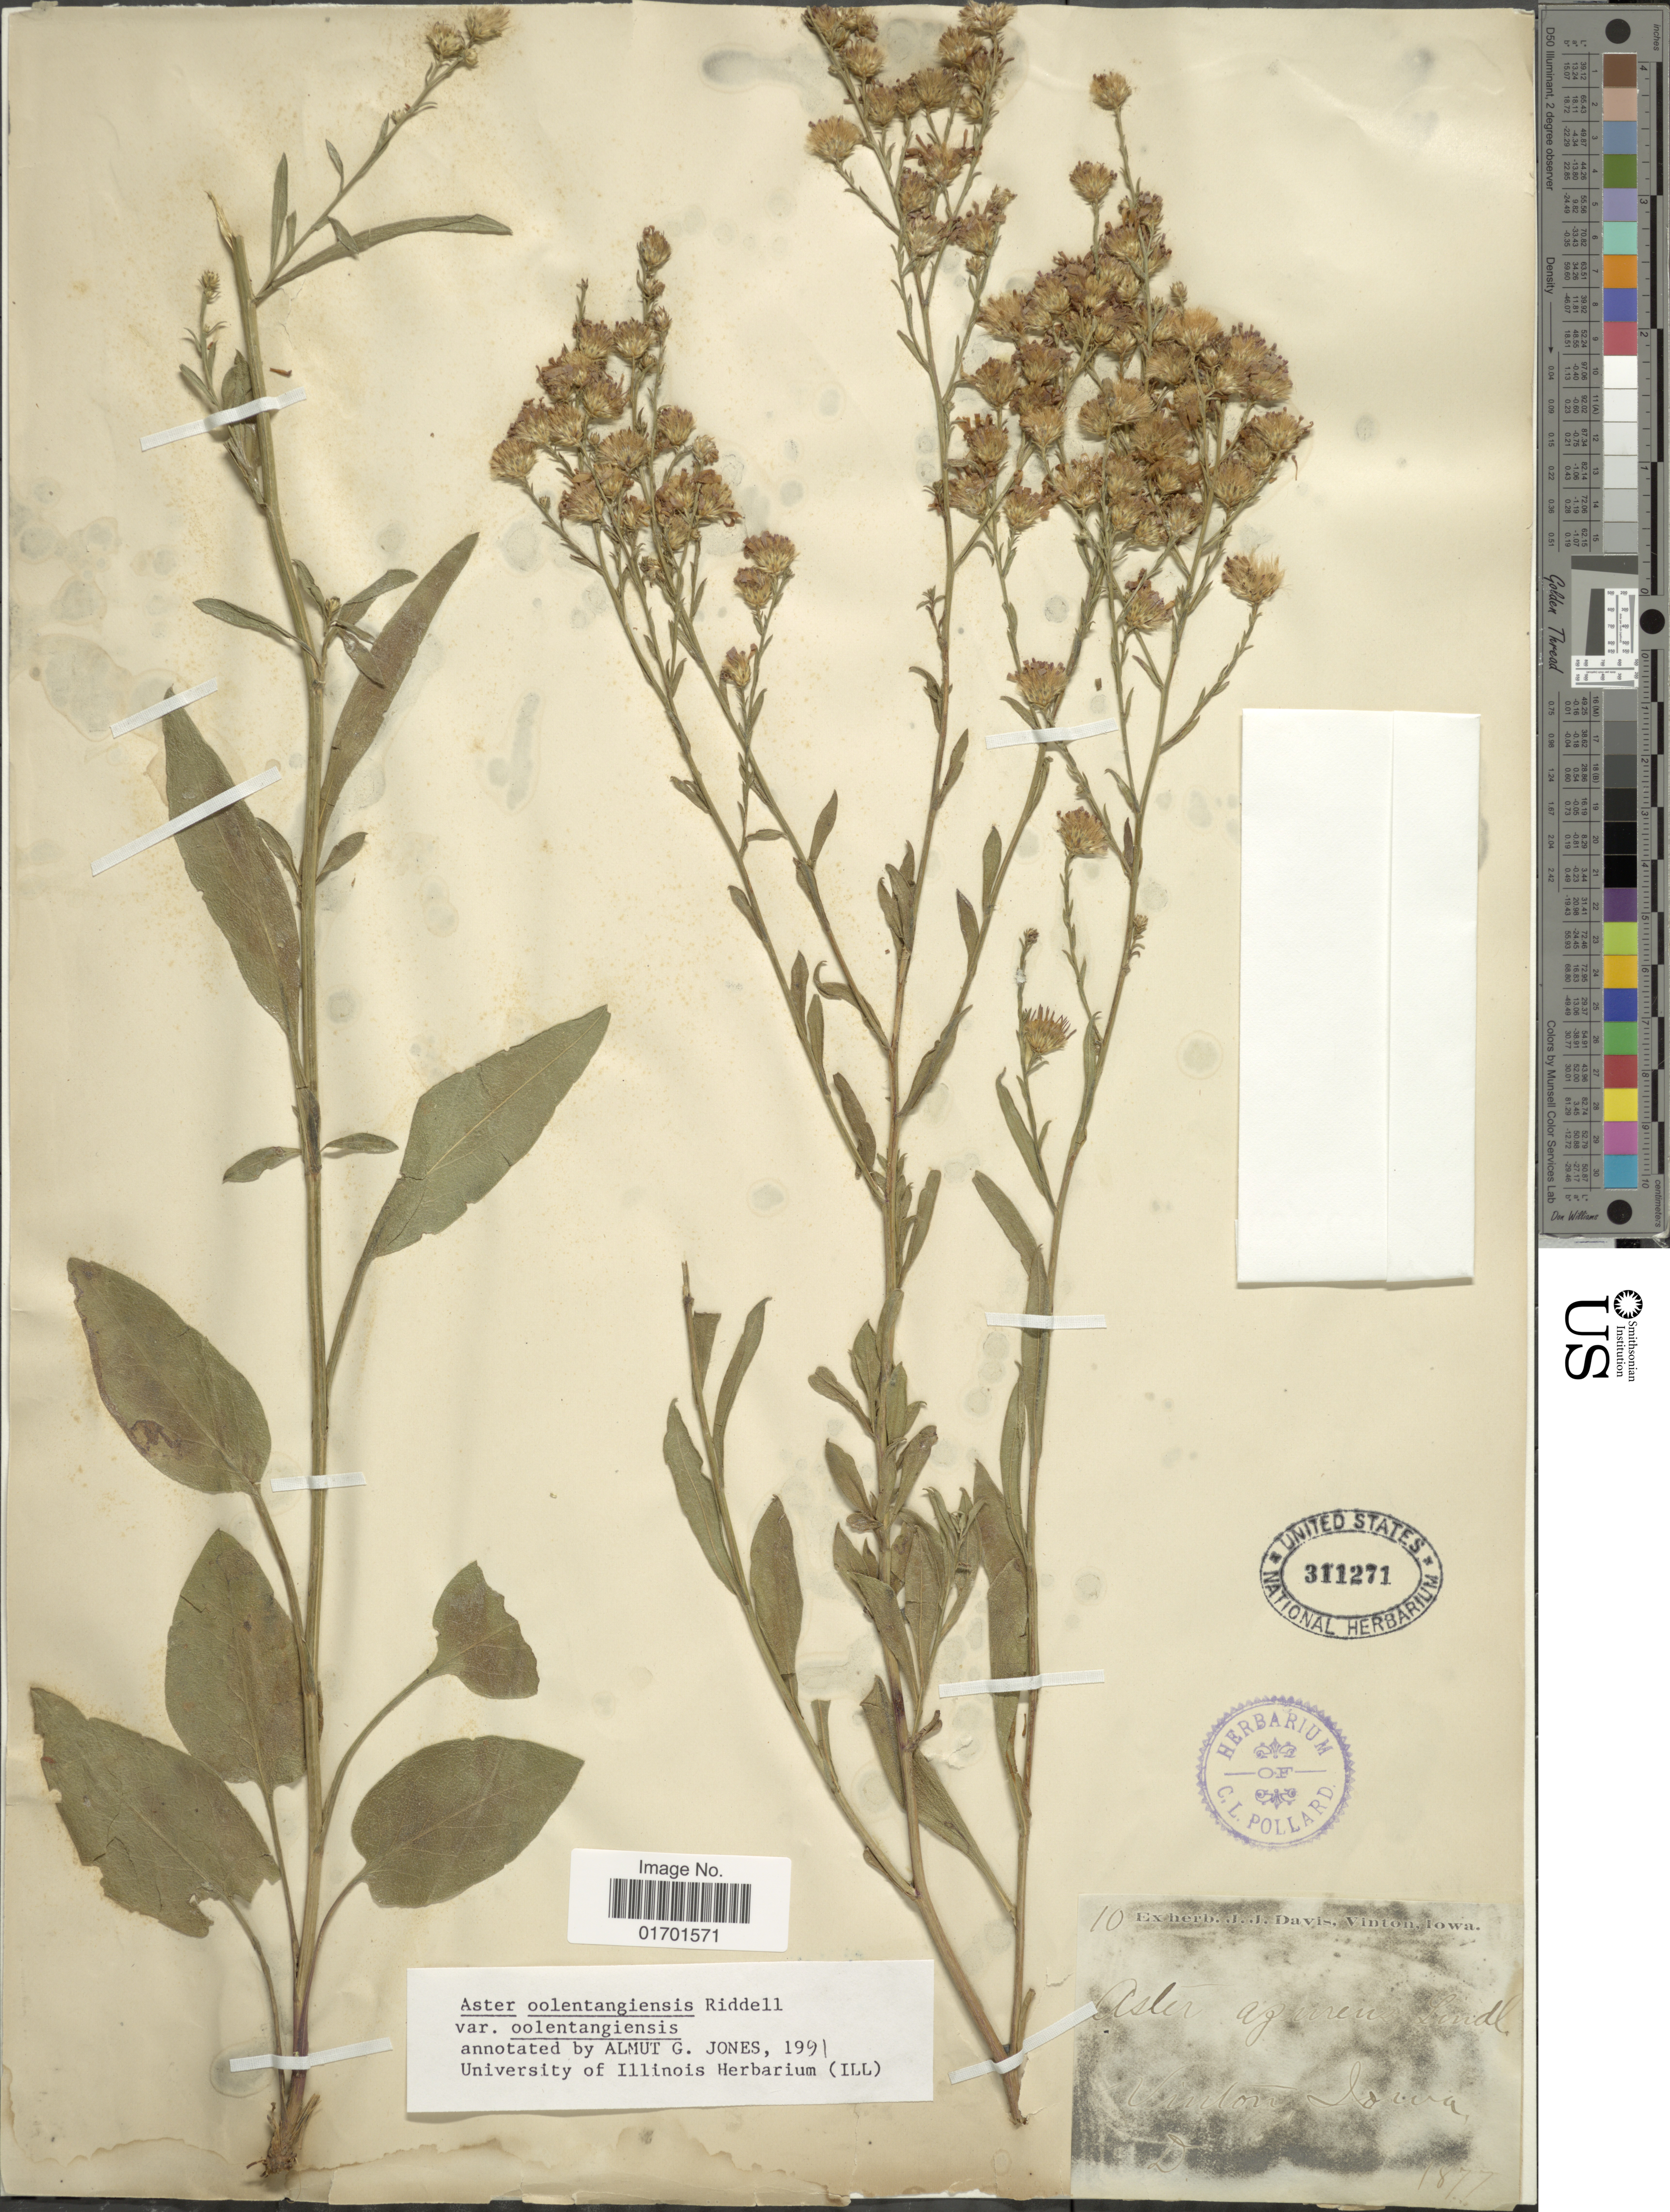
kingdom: Plantae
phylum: Tracheophyta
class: Magnoliopsida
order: Asterales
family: Asteraceae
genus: Symphyotrichum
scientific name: Symphyotrichum oolentangiense var. oolentangiense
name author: G.L. Nesom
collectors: C. L. Pollard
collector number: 10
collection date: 1877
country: United States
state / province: Iowa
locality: Vinton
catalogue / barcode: US 311271